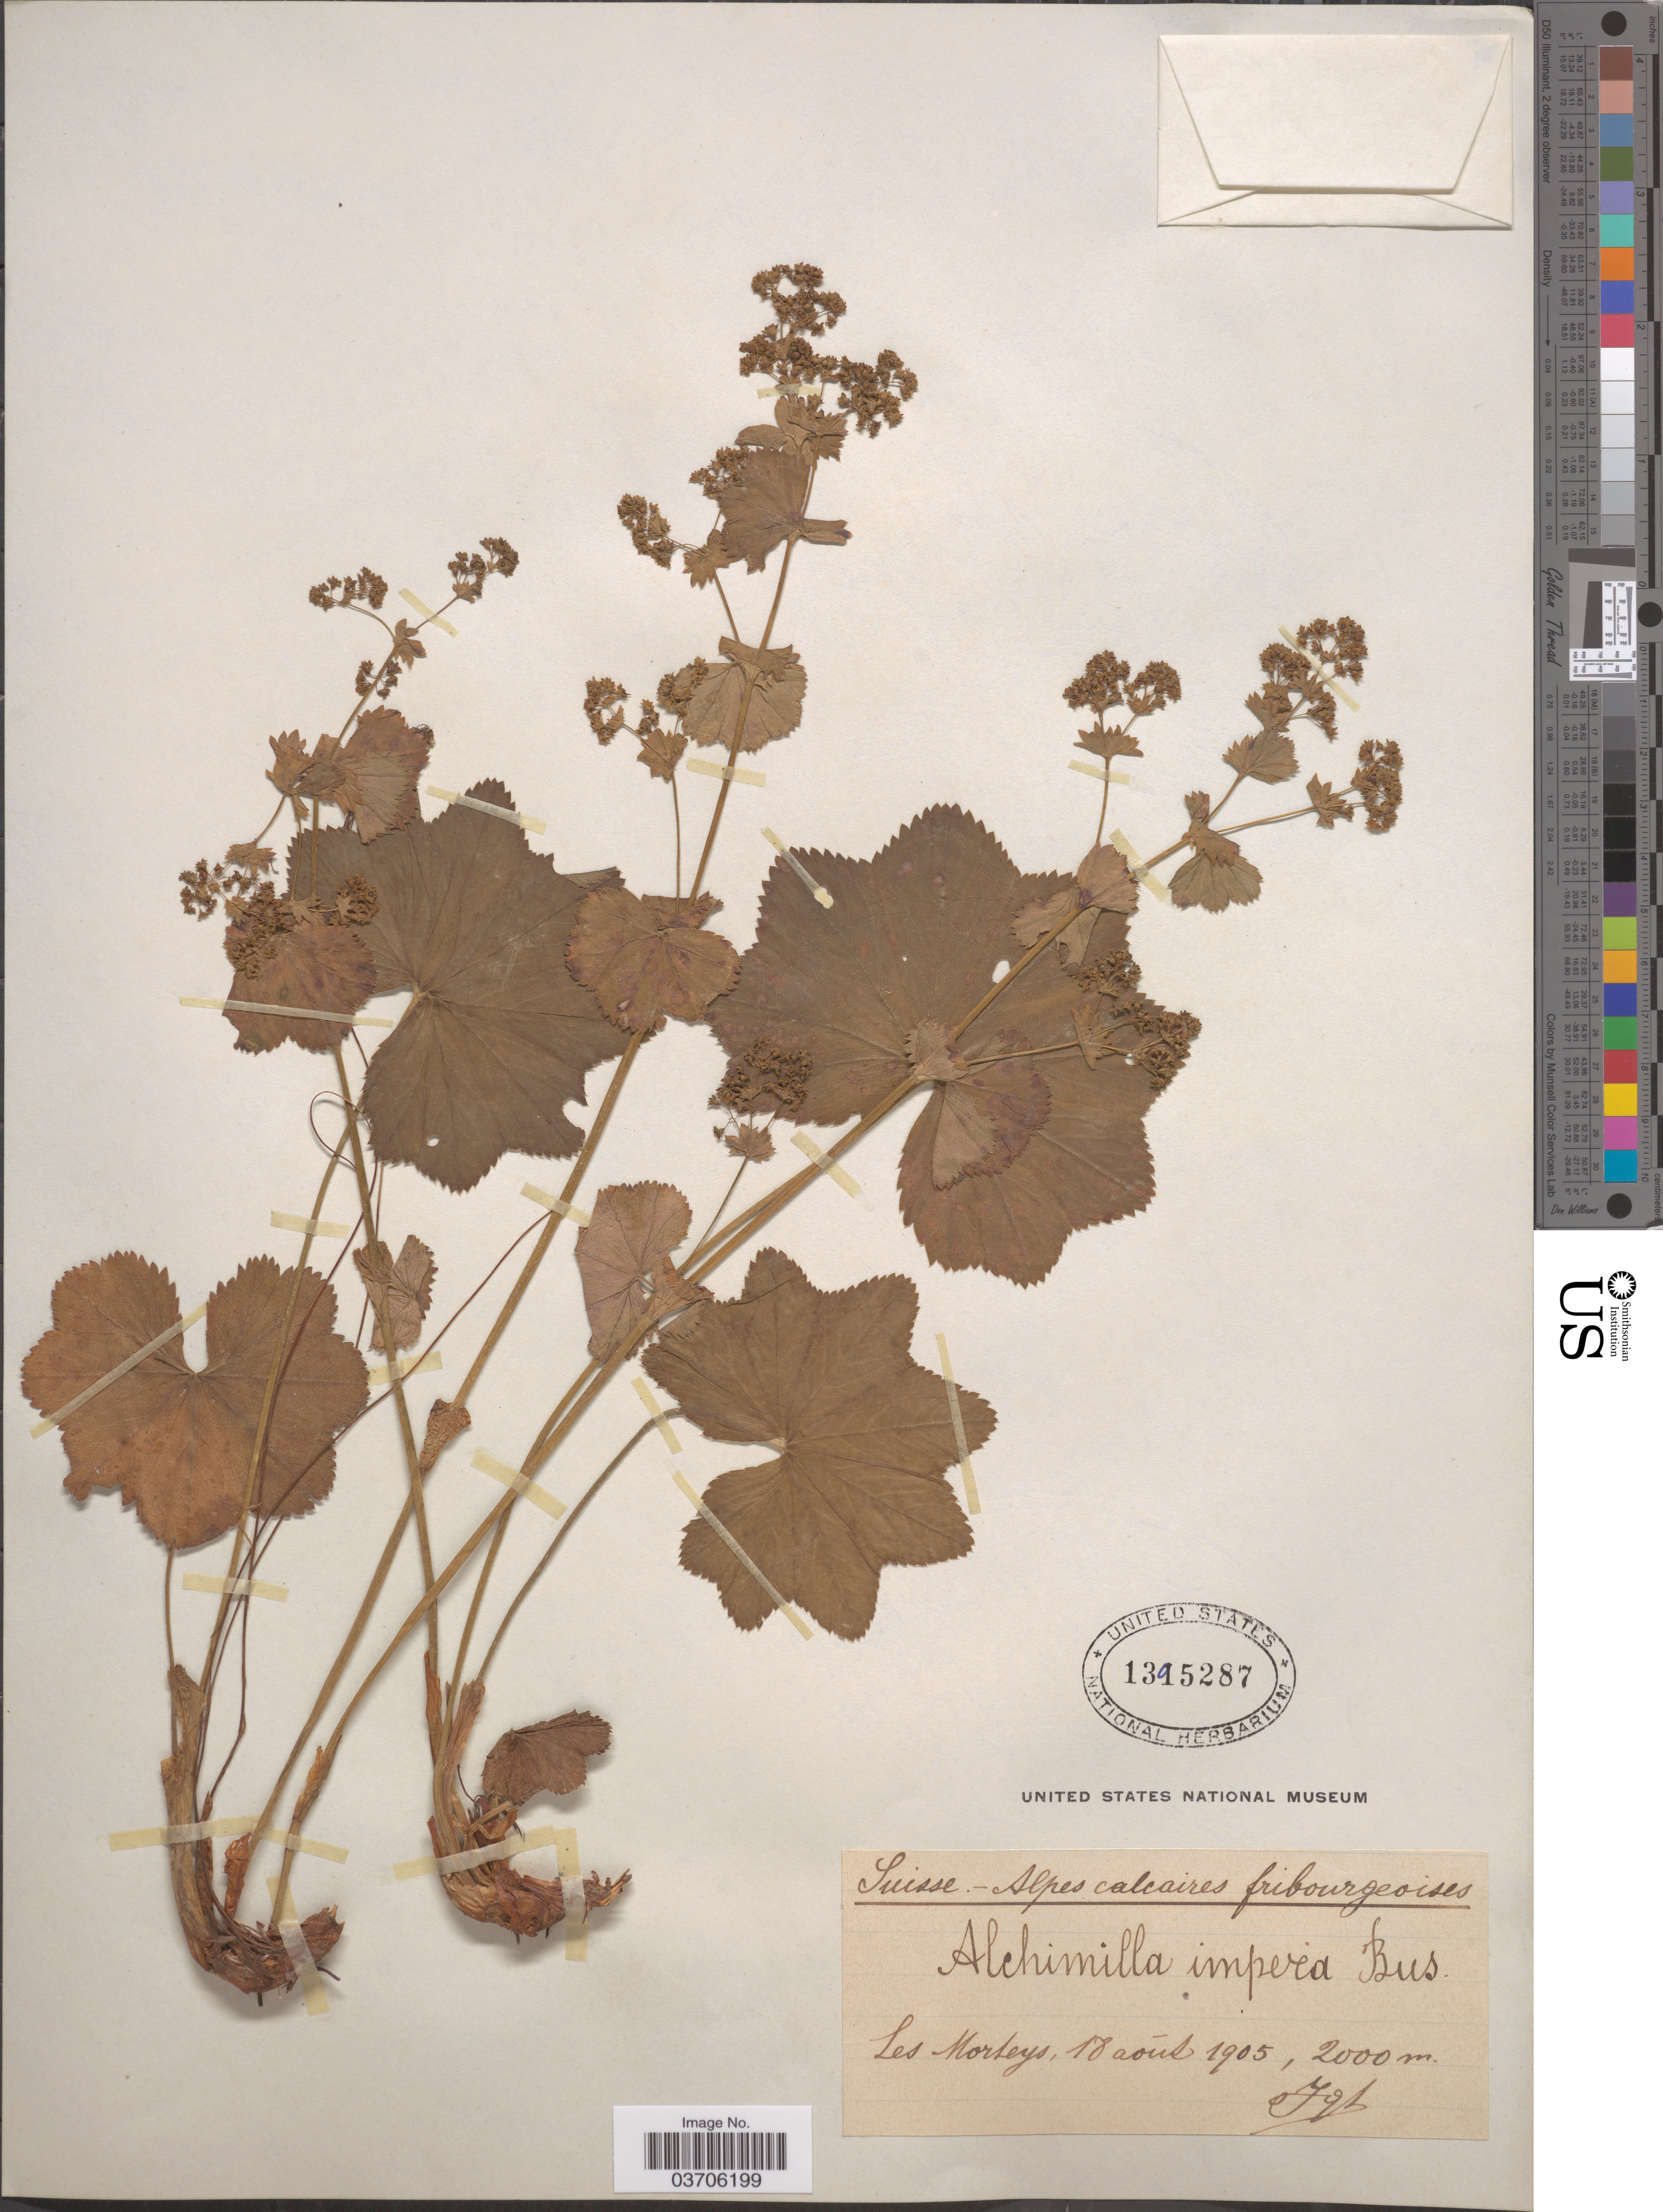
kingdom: Plantae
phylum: Tracheophyta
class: Magnoliopsida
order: Rosales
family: Rosaceae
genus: Alchemilla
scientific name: Alchemilla impexa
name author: (L.) Buser ex Besse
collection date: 1905-08-18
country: Switzerland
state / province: Fribourg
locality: Suisse - Alpes calcaires fribourgeoises. Les Morteys.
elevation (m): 2000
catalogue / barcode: US 1395287